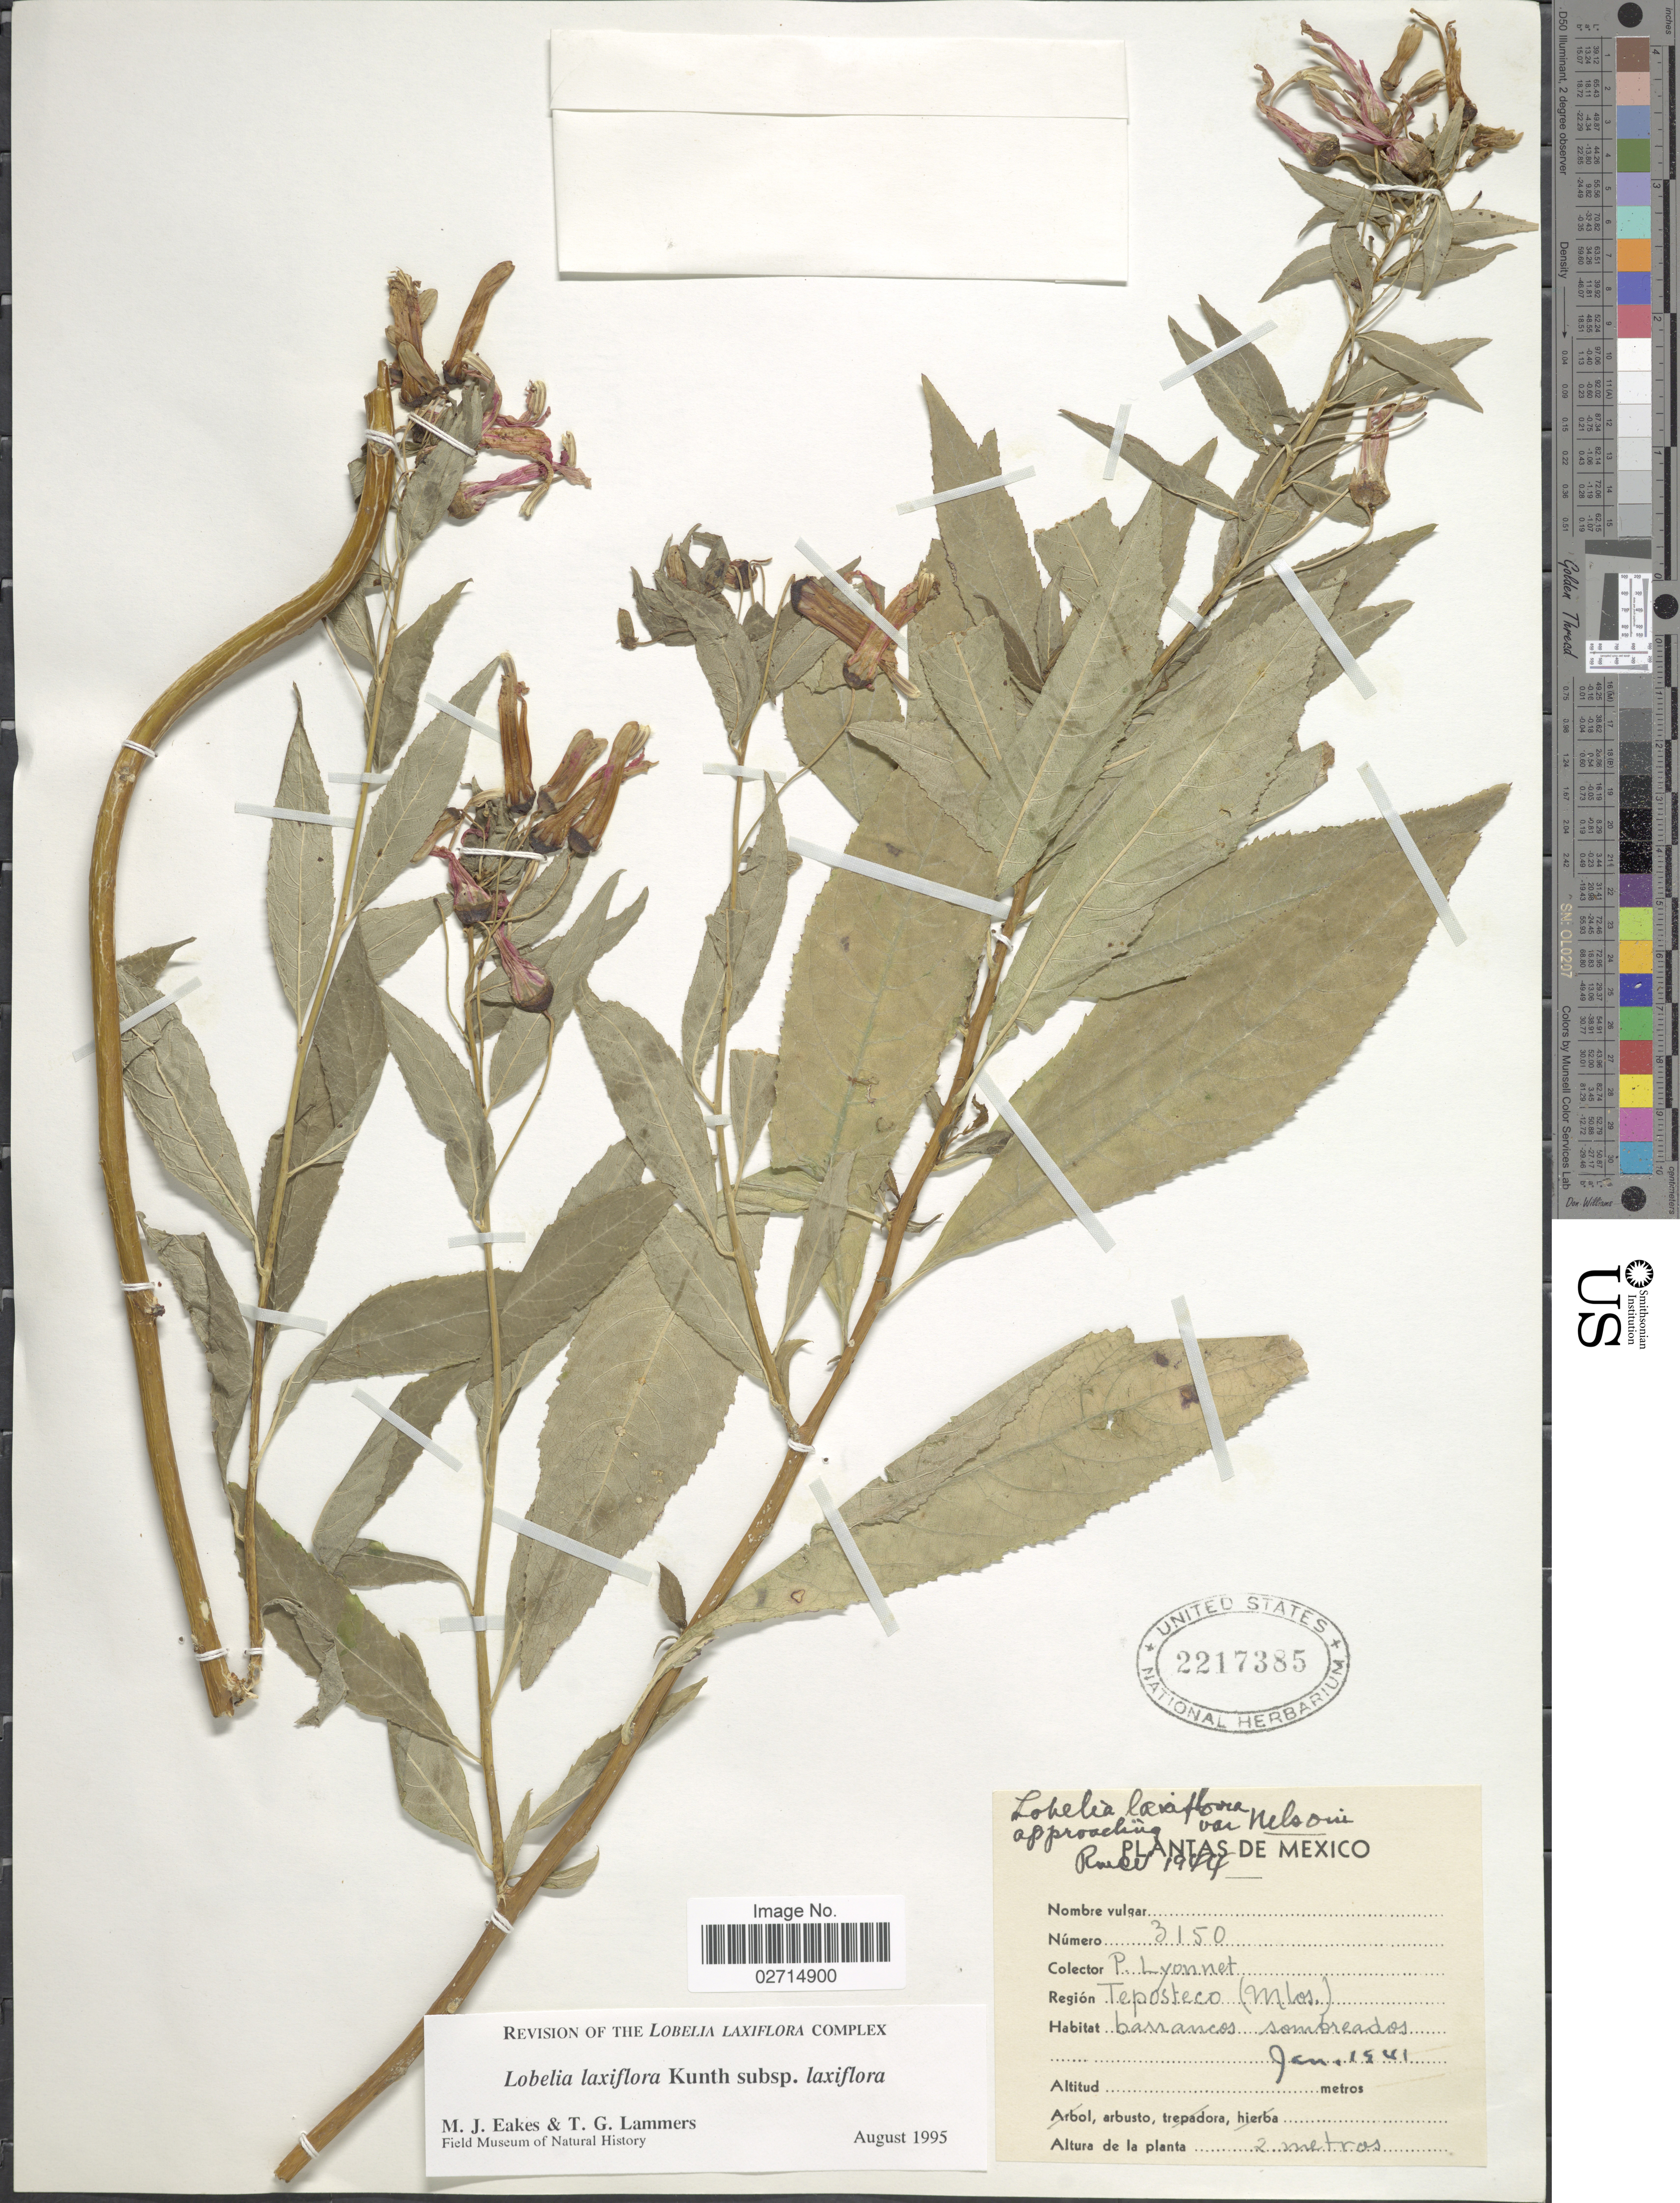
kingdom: Plantae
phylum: Tracheophyta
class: Magnoliopsida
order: Asterales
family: Campanulaceae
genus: Lobelia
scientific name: Lobelia laxiflora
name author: Kunth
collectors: P. Lyonnet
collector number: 3150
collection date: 1941-01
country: Mexico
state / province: Morelos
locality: Region Teposteco (Mlos.)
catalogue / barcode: US 2217385